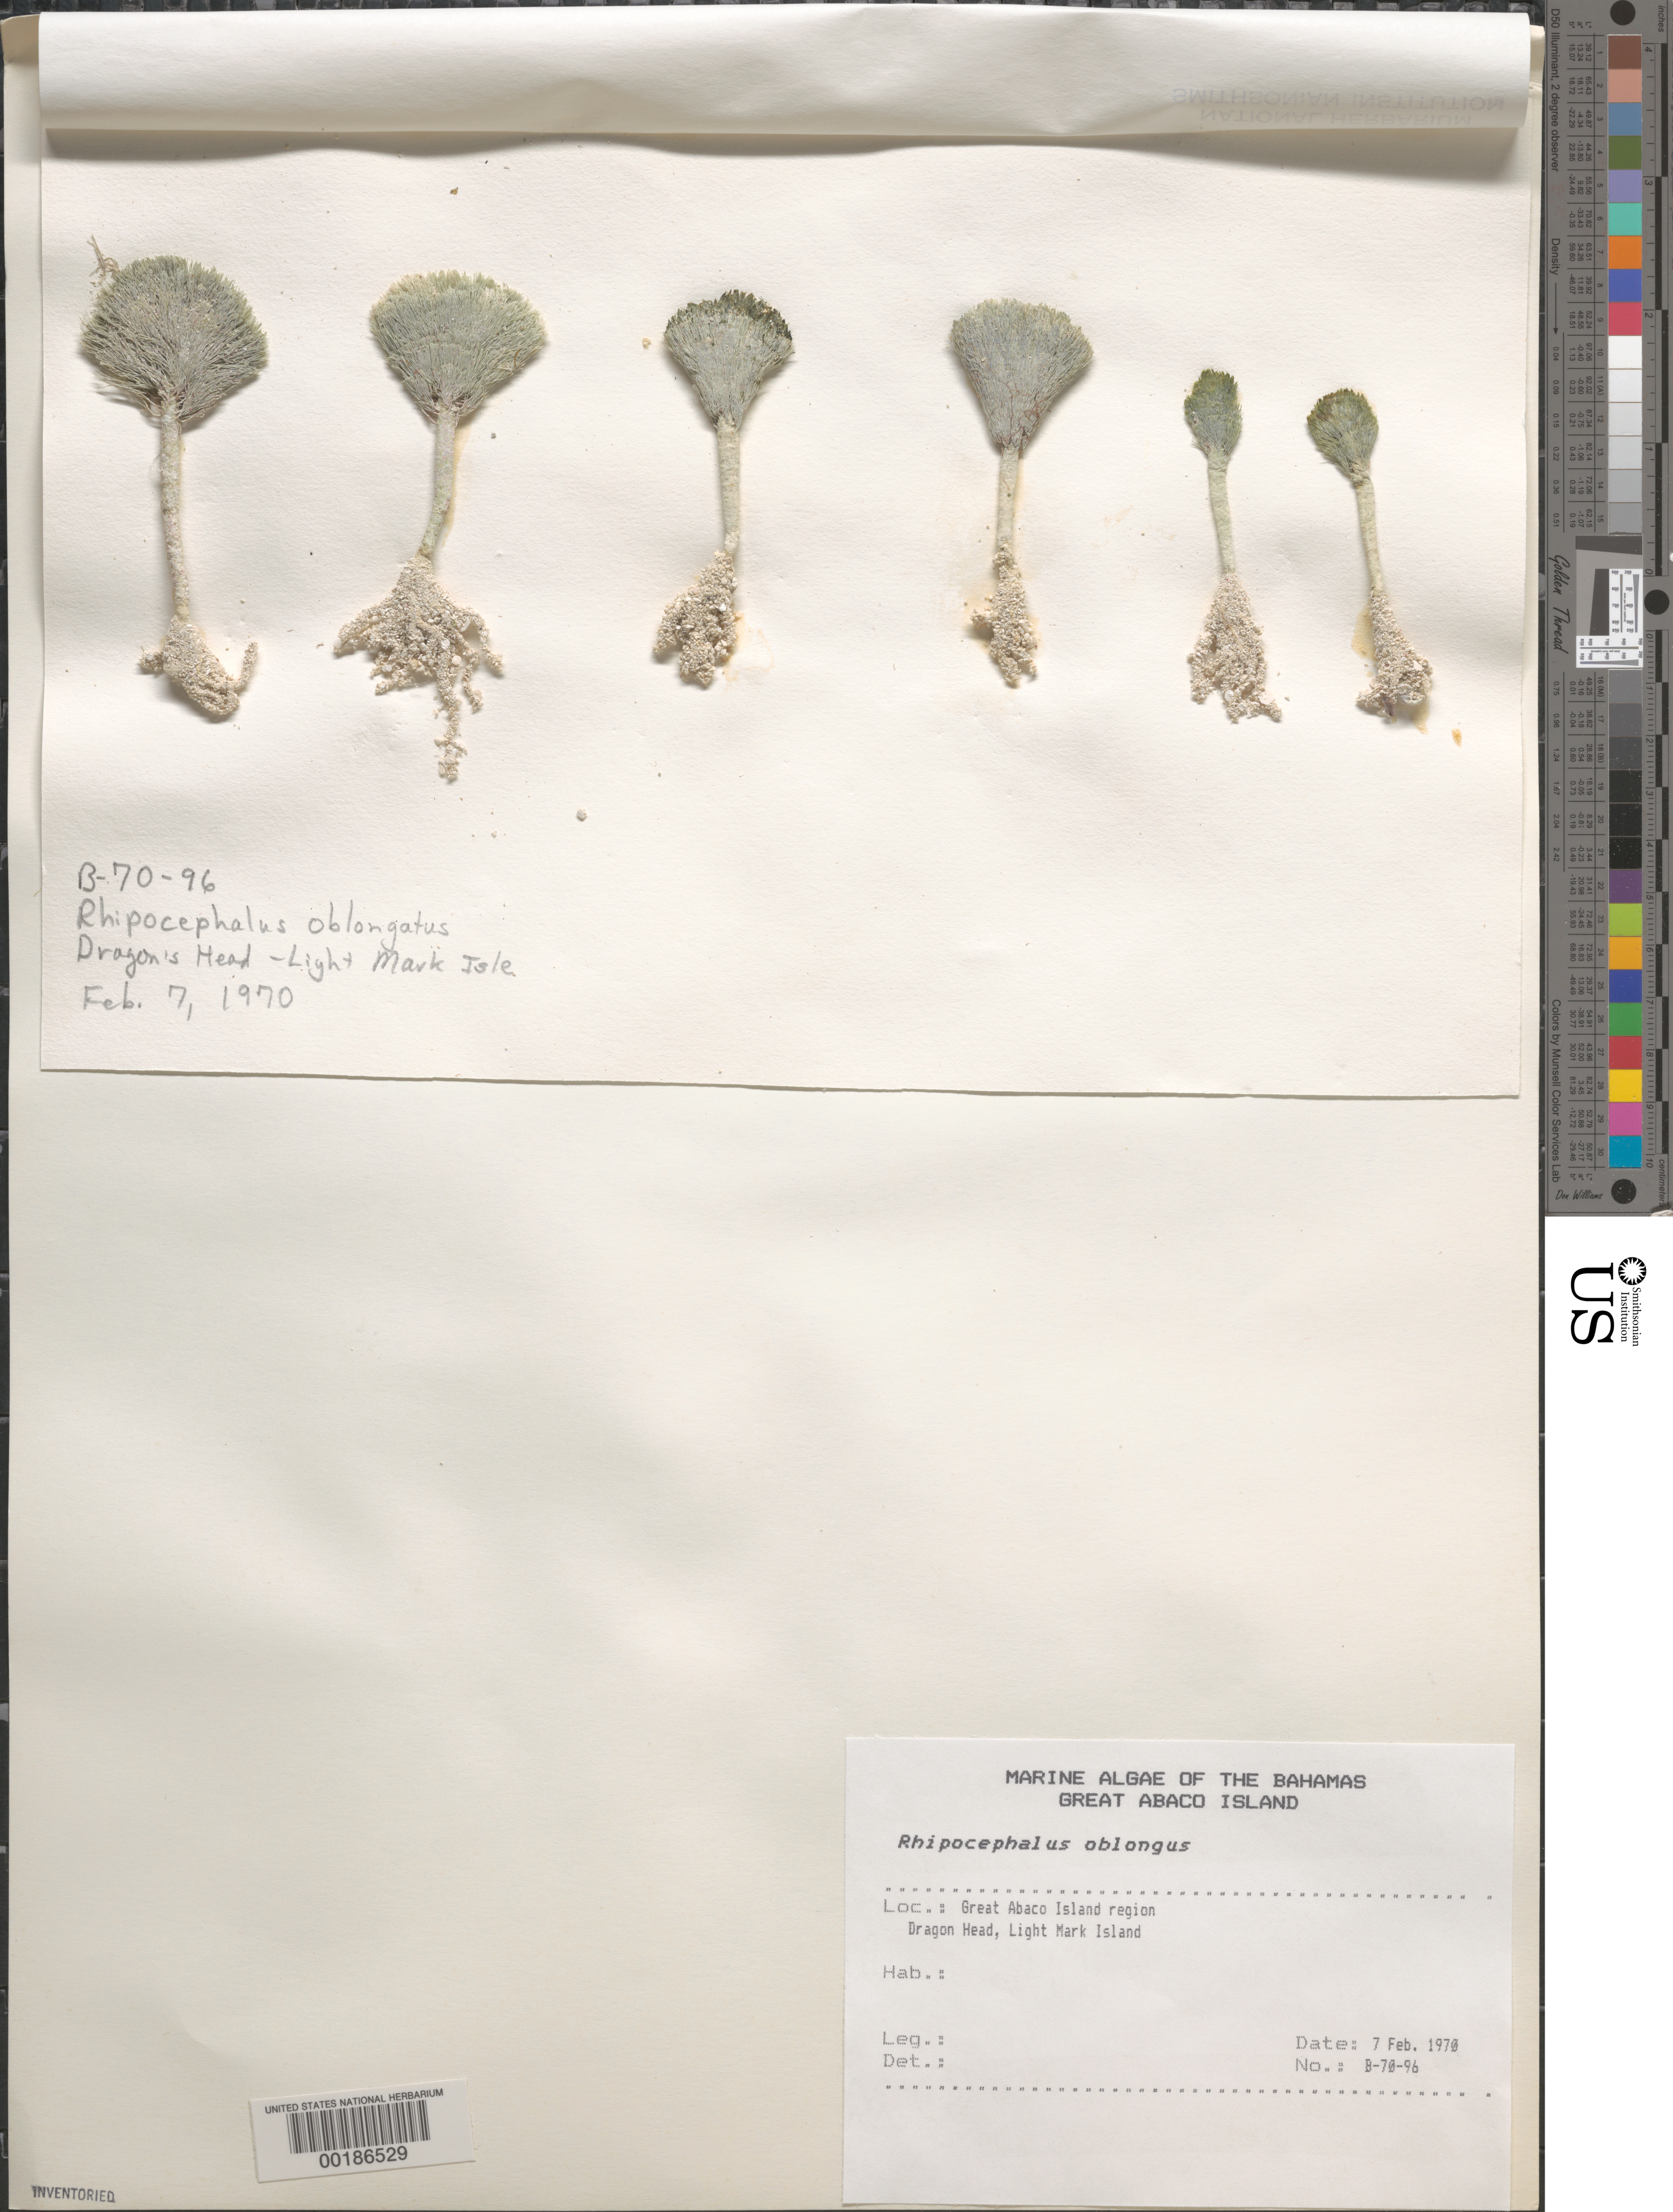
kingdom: Plantae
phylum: Chlorophyta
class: Ulvophyceae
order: Bryopsidales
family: Udoteaceae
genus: Rhipocephalus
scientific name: Rhipocephalus oblongus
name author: (Decne.) Kütz.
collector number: B-70-96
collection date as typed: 07 Feb 1970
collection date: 1970-02-07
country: Bahamas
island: Great Abaco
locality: Dragon Head, Light Mark Island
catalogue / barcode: US 26398